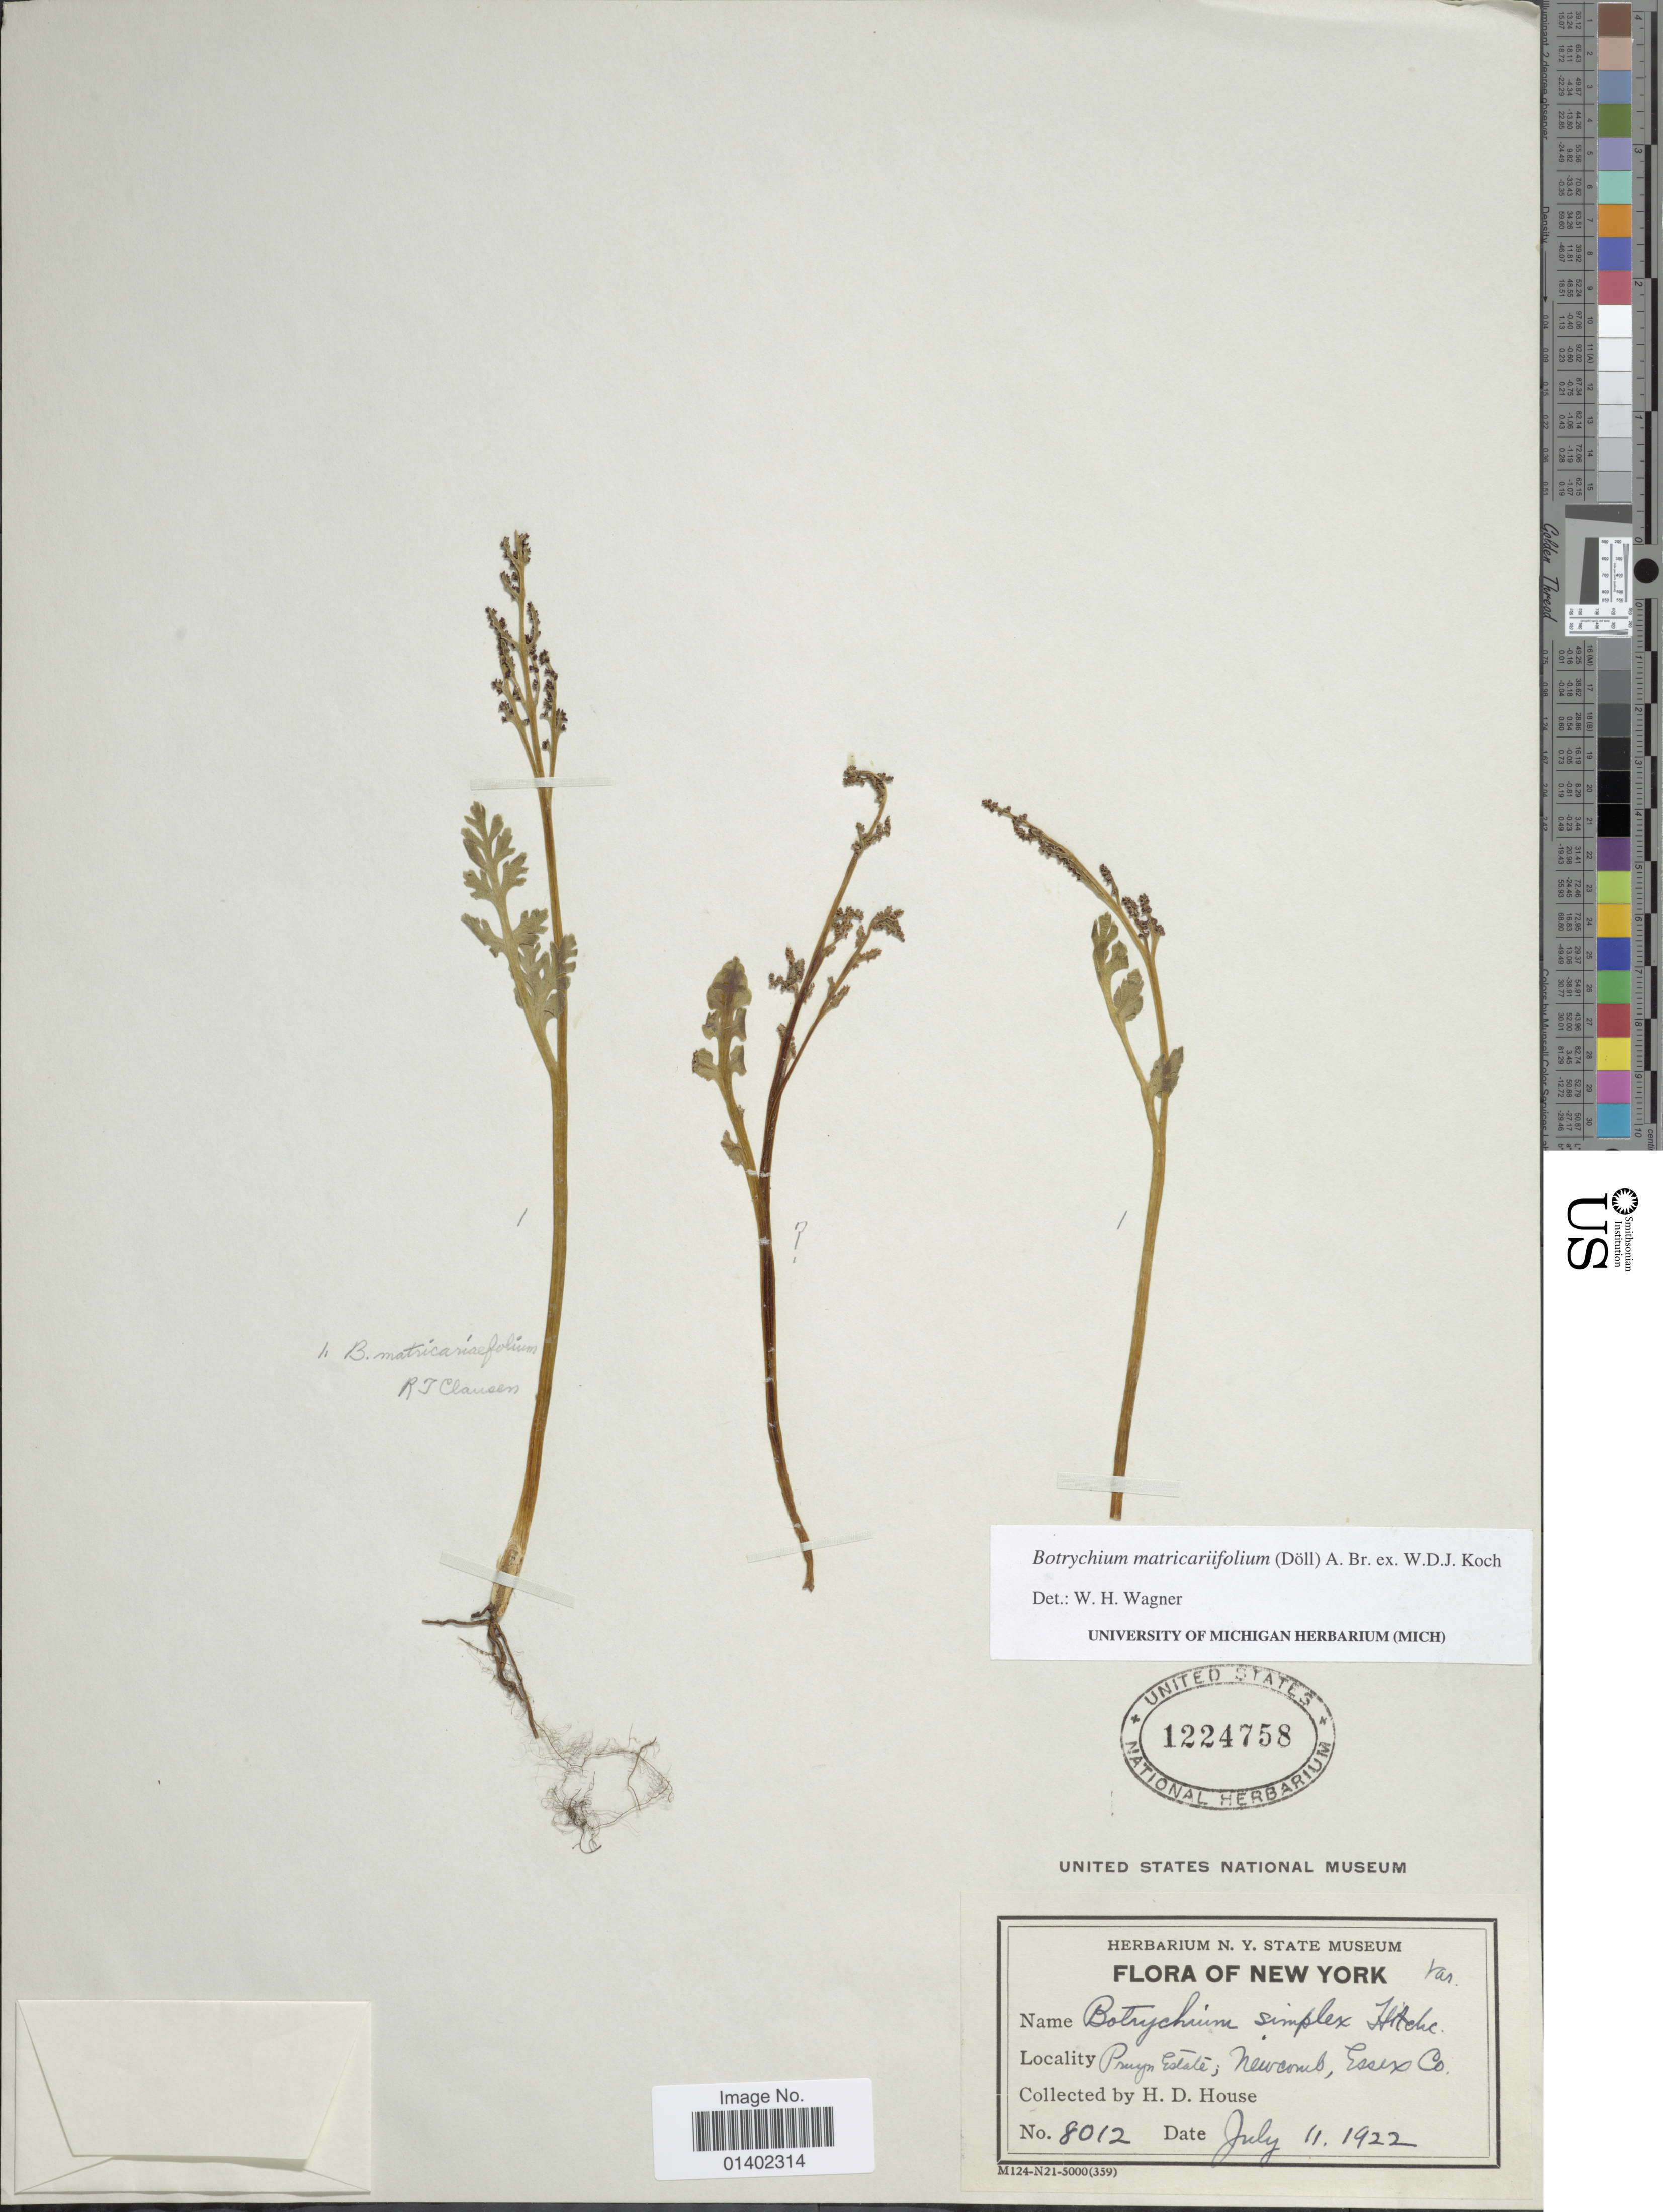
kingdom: Plantae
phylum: Tracheophyta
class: Polypodiopsida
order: Ophioglossales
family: Ophioglossaceae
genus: Botrychium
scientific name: Botrychium matricariifolium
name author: (A. Braun ex Dowell) A. Braun ex Koch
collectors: H. D. House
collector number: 8012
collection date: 1922-07-11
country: United States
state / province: New York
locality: Pruyn Estate; Newcomb, Essex Co.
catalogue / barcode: US 1224758